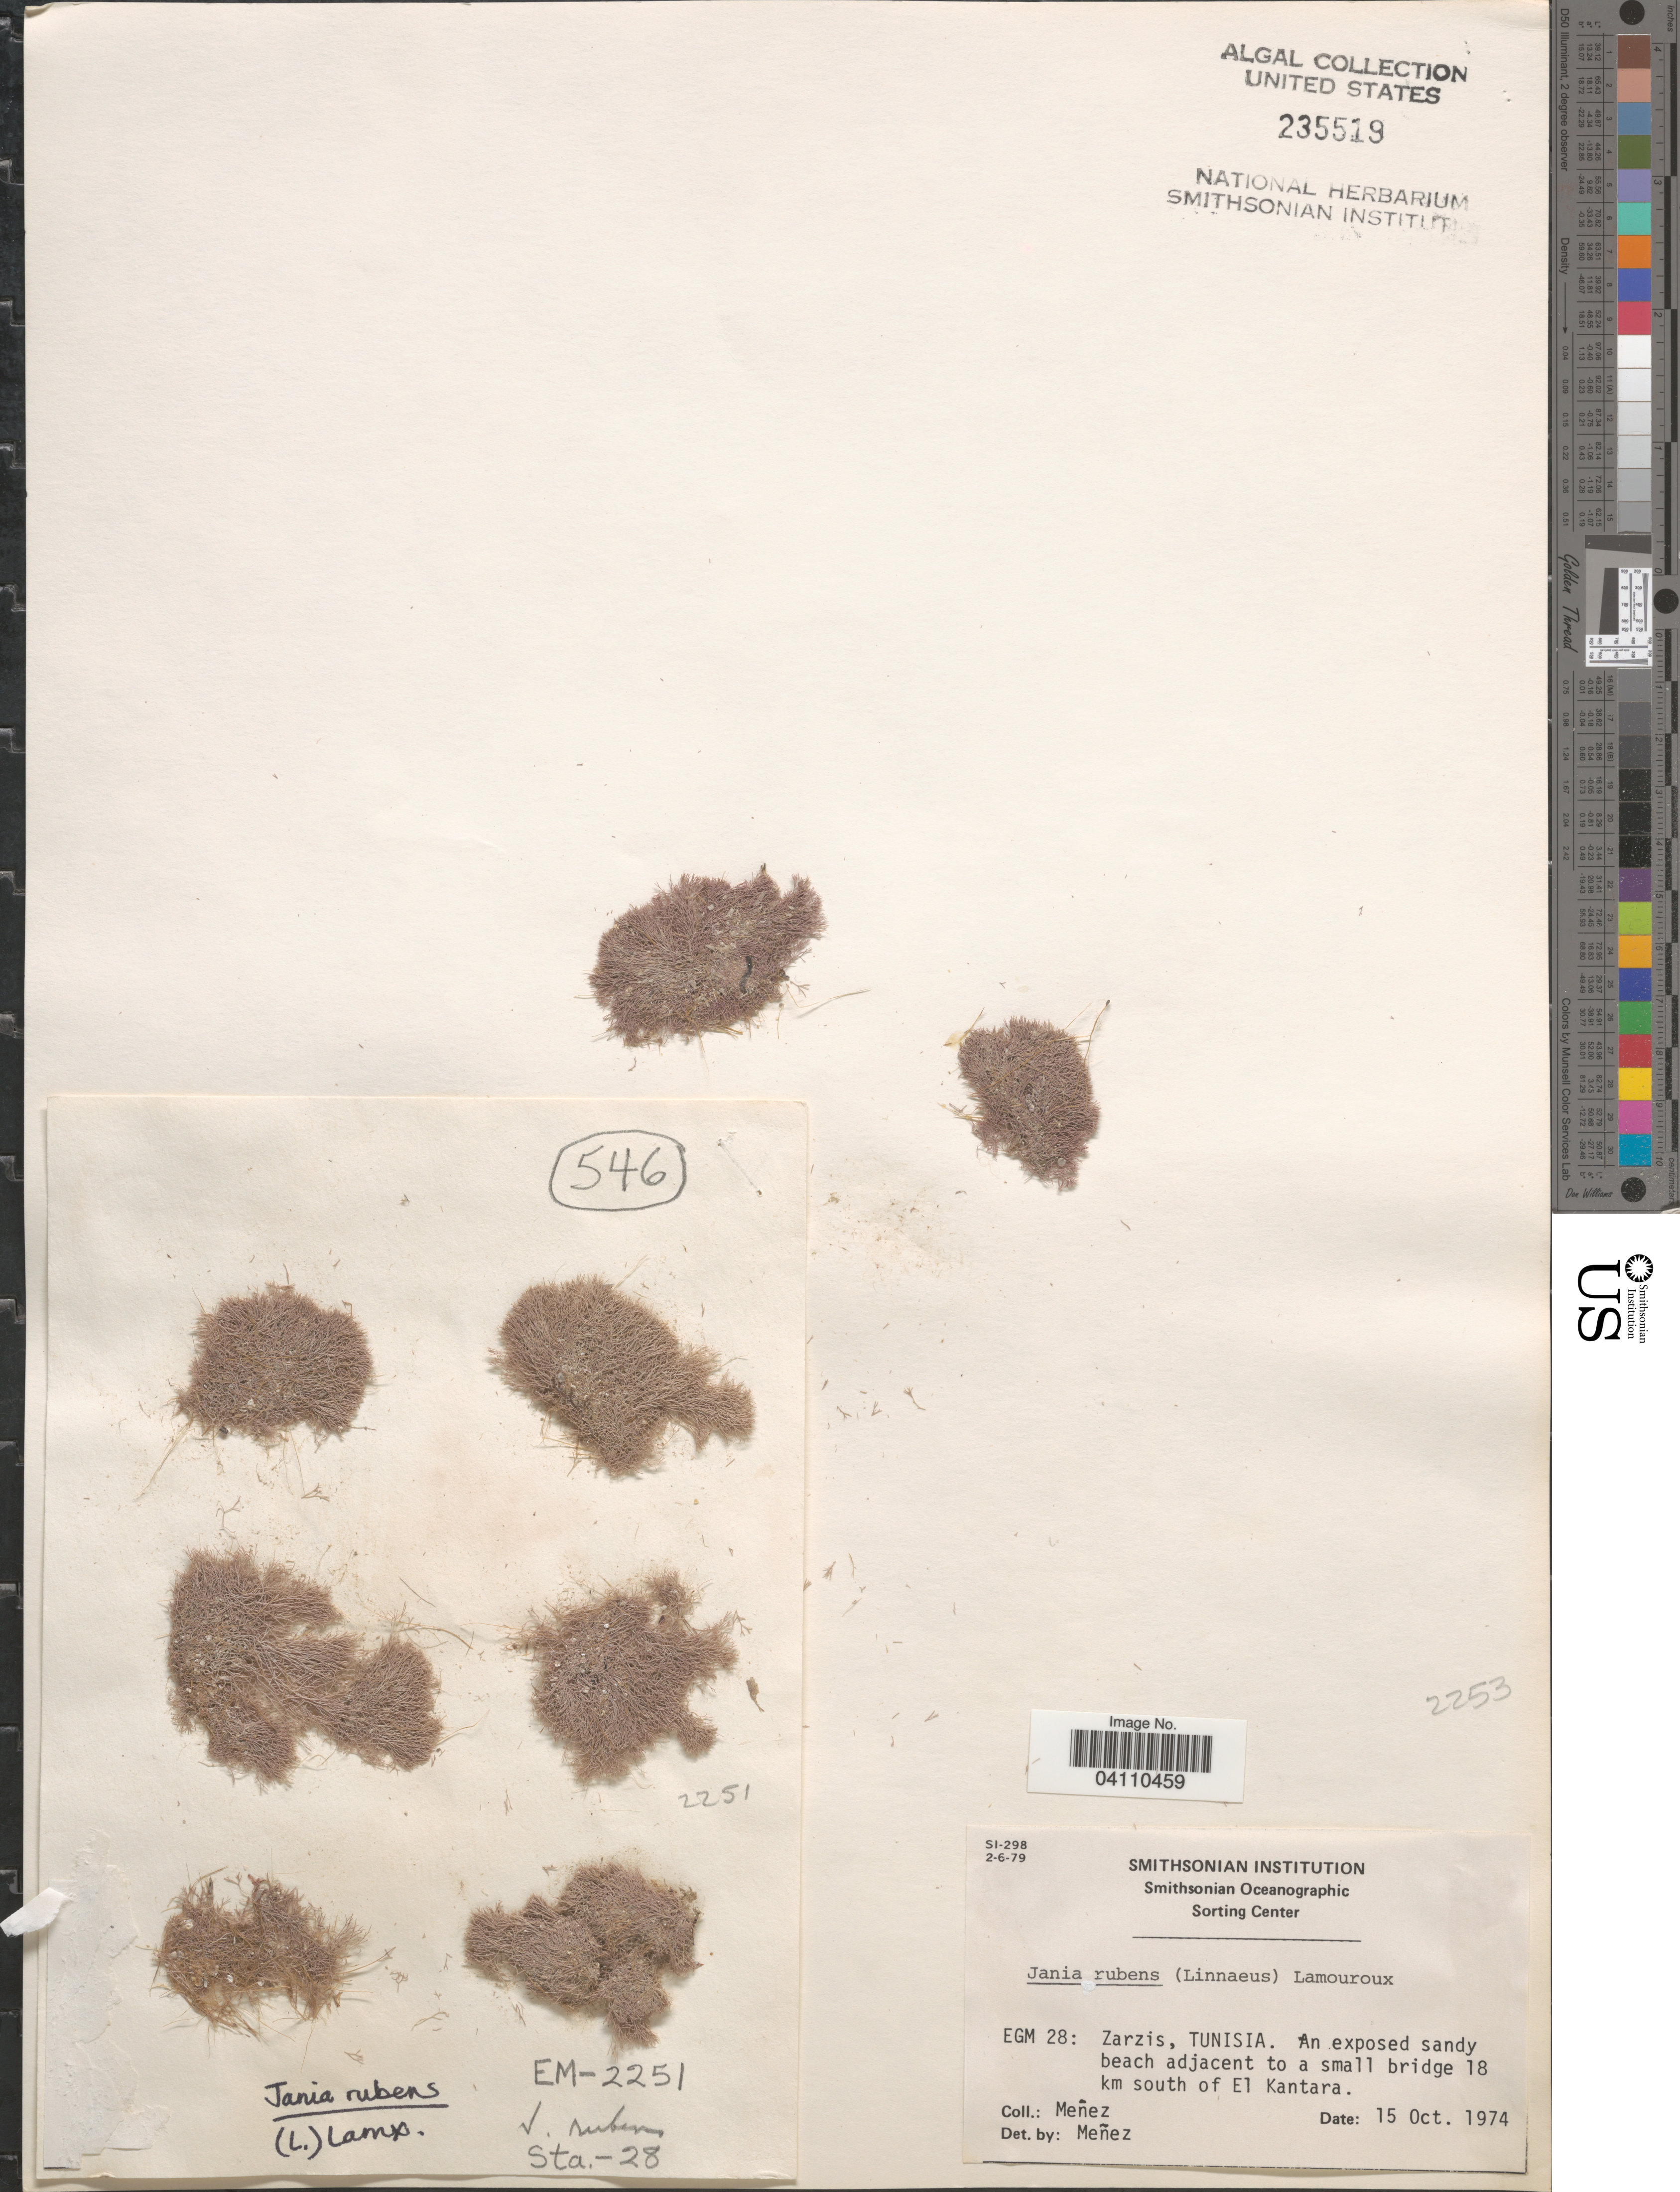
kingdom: Plantae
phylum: Rhodophyta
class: Florideophyceae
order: Corallinales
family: Corallinaceae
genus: Jania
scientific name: Jania rubens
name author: (L.) J.V.Lamouroux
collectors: Menez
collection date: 1974-10-15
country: Tunisia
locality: EGM 28: Zarzis, Tunisia. An exposed sandy beach adjacent to a small bridge 18 km south of El Kantara.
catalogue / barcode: US 235519